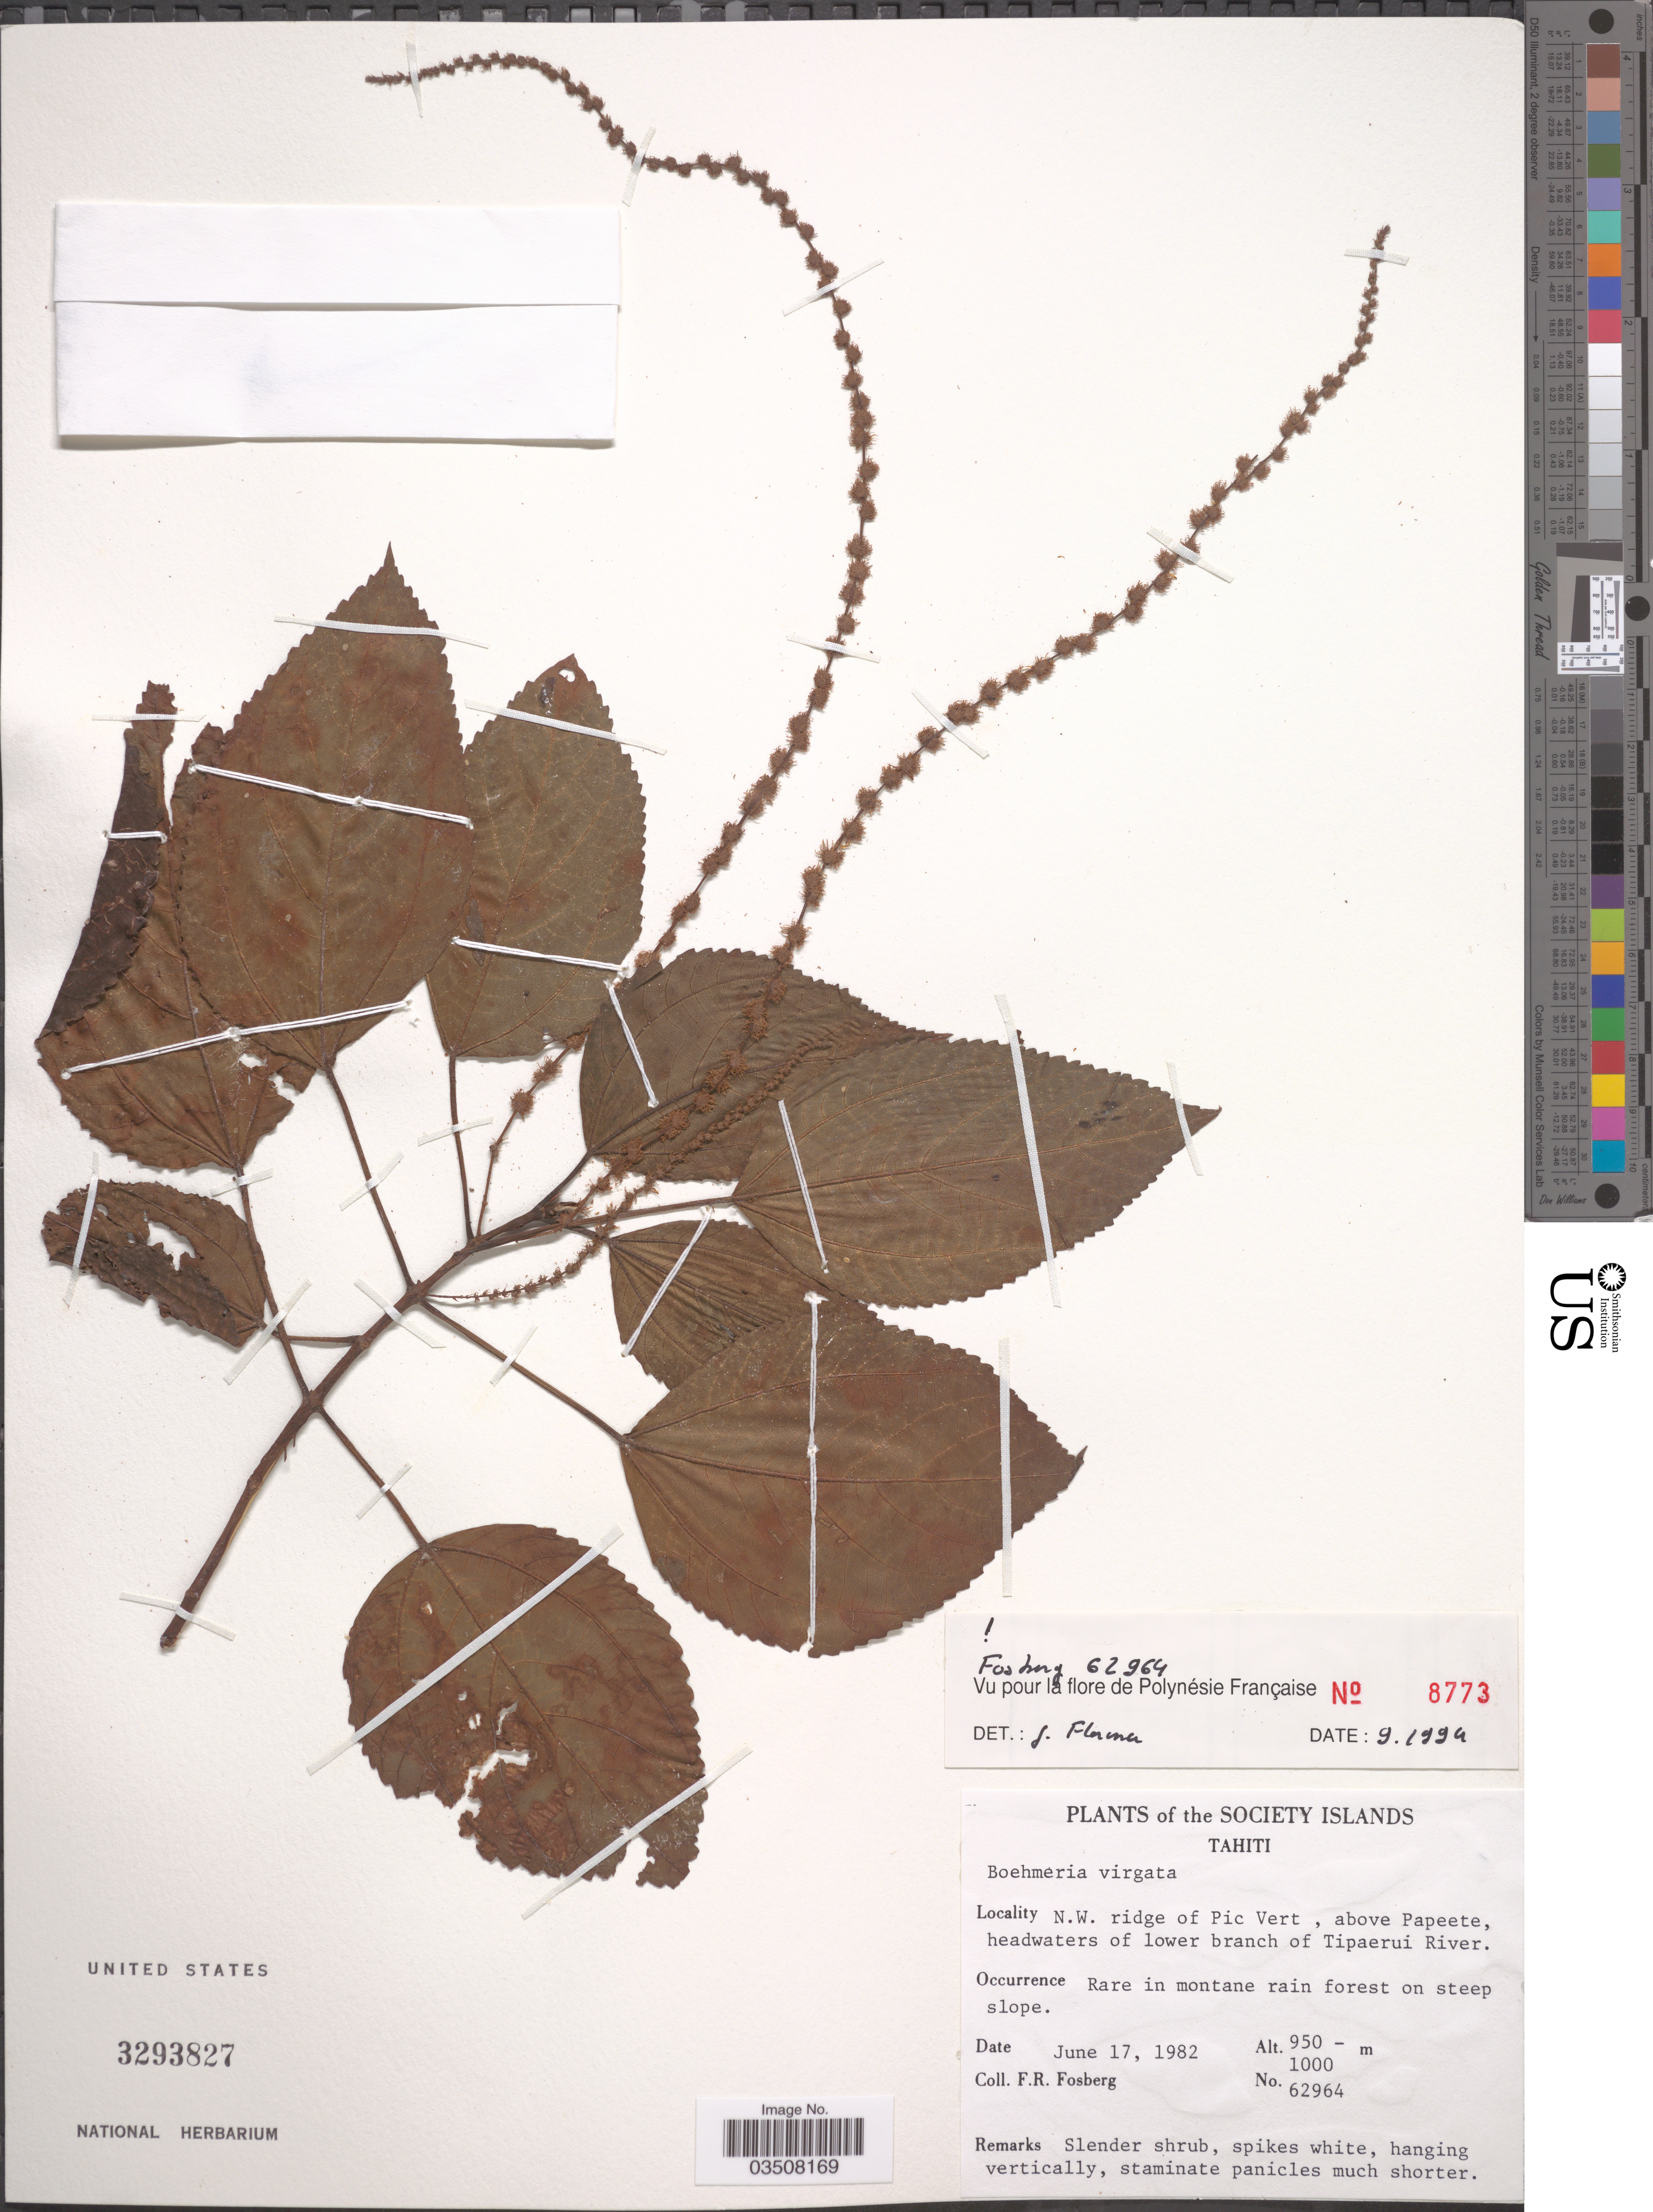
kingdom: Plantae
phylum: Tracheophyta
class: Magnoliopsida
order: Rosales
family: Urticaceae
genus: Boehmeria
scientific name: Boehmeria virgata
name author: (G. Forst.) Guill.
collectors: F. R. Fosberg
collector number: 62964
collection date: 1982-06-17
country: French Polynesia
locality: The Society Islands, Tahiti. N.W. ridge of Pic Vert, above Papeete, headwaters of lower branch of Tipaerui River.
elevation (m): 950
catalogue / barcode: US 3293827